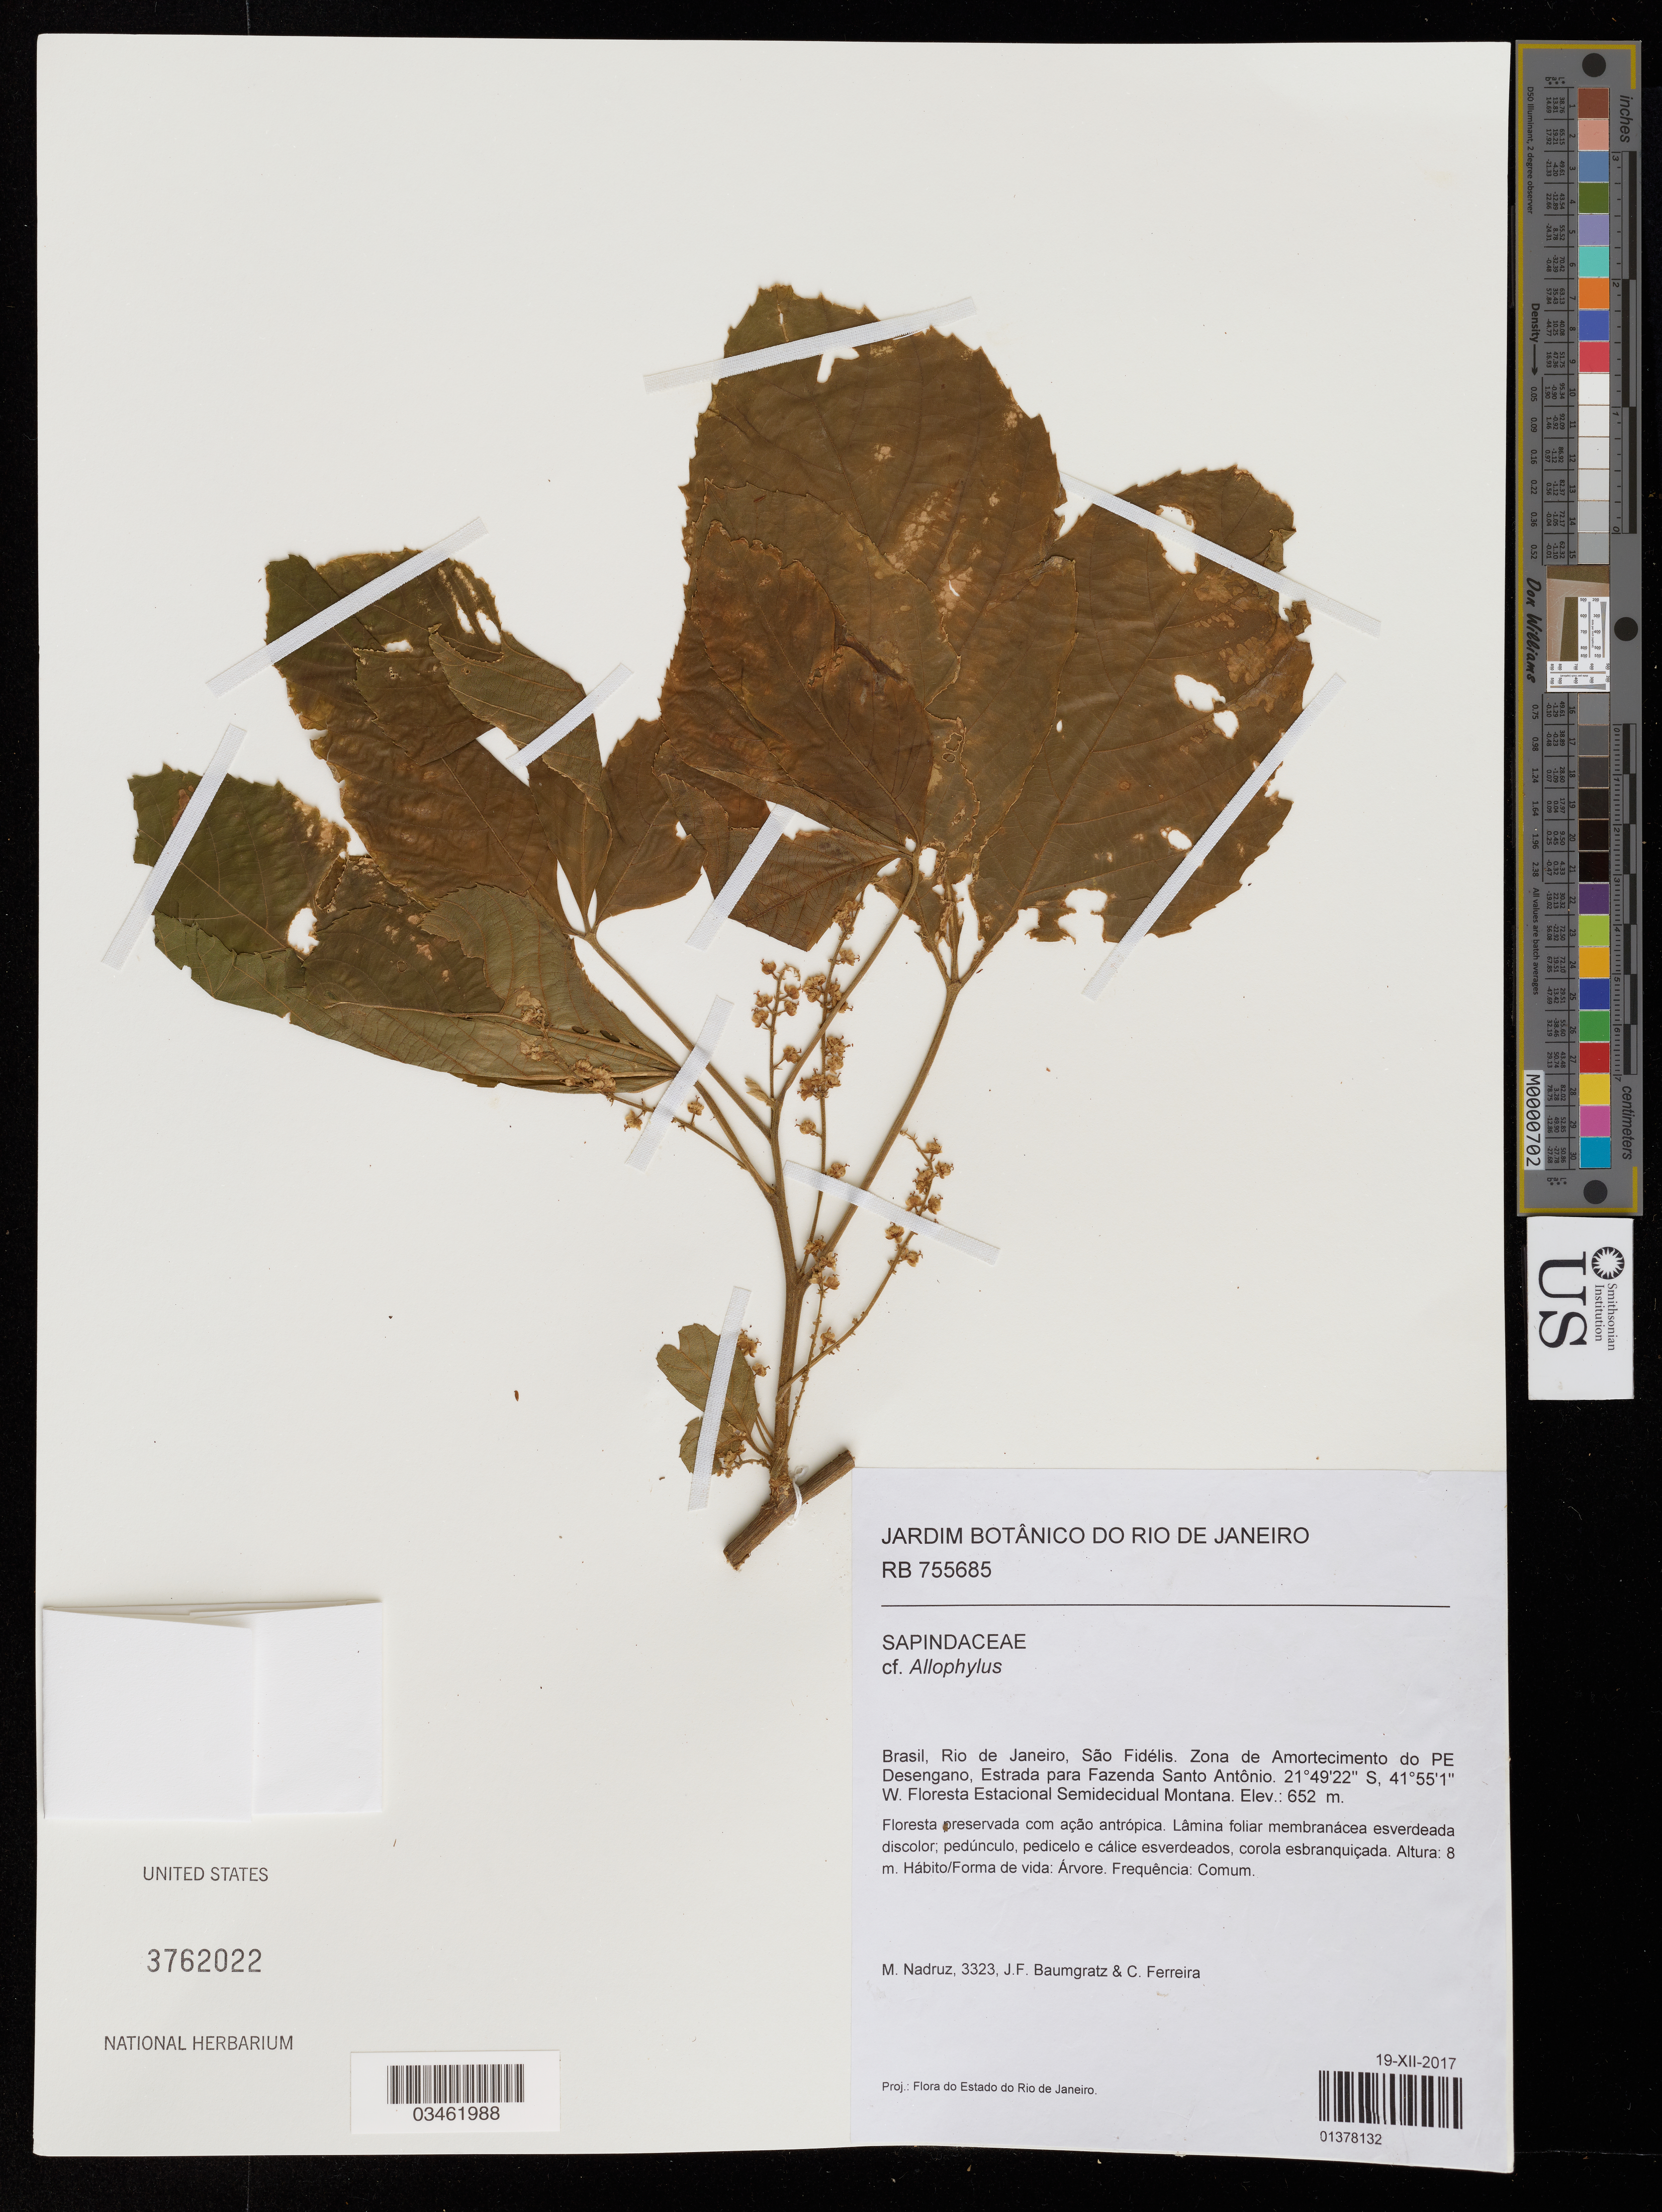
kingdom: Plantae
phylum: Tracheophyta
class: Magnoliopsida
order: Sapindales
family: Sapindaceae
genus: Allophylus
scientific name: Allophylus sp.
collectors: M. Nadruz, J. F. A. Baumgratz & C. Ferreira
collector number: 3323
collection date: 2017-12-19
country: Brazil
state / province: Rio de Janeiro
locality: Brasil, São Fidélis. Zona de Amortecimento do PE Desengano, Estrada para Fazenda Santo Antônio. Floresta Estacional Sernidecidual Montana.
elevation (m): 652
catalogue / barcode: US 3762022